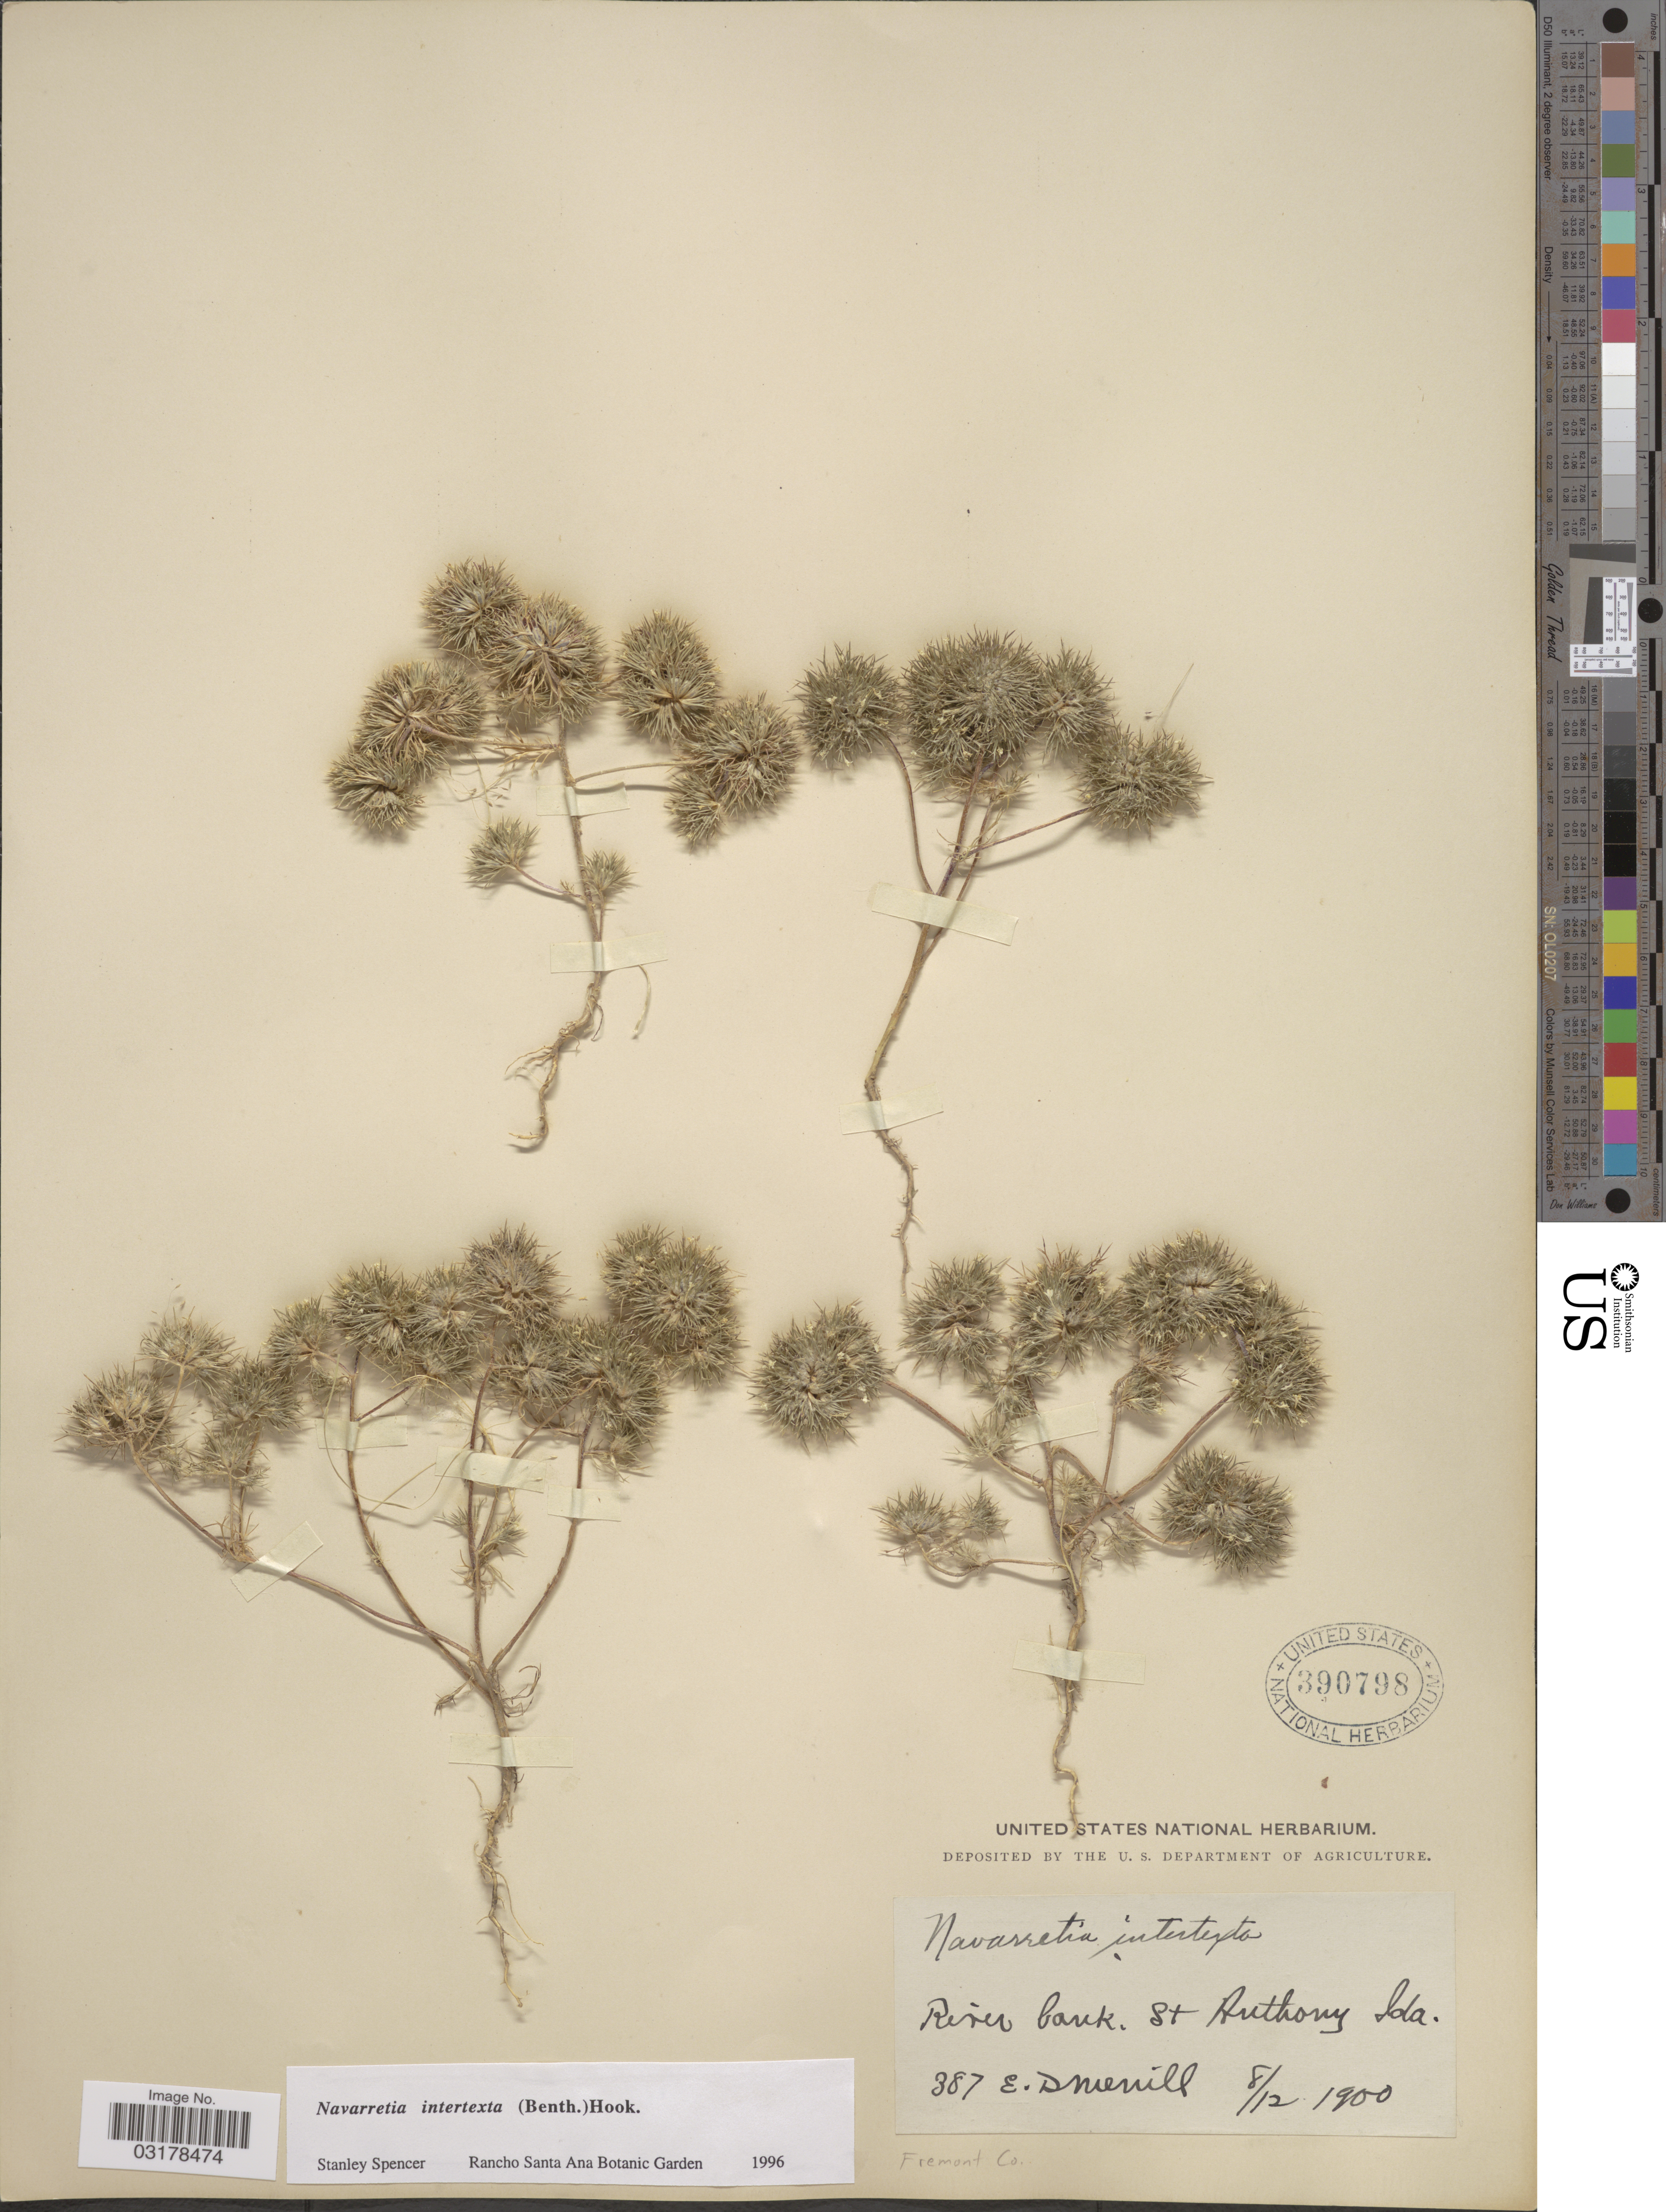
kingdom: Plantae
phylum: Tracheophyta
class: Magnoliopsida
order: Ericales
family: Polemoniaceae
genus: Navarretia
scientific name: Navarretia intertexta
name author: (Benth.) Hook.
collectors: E. D. Merrill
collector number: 387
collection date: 1900-08-12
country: United States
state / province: Idaho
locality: River bank. St Anthony Ida. Fremont Co.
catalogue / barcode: US 390798